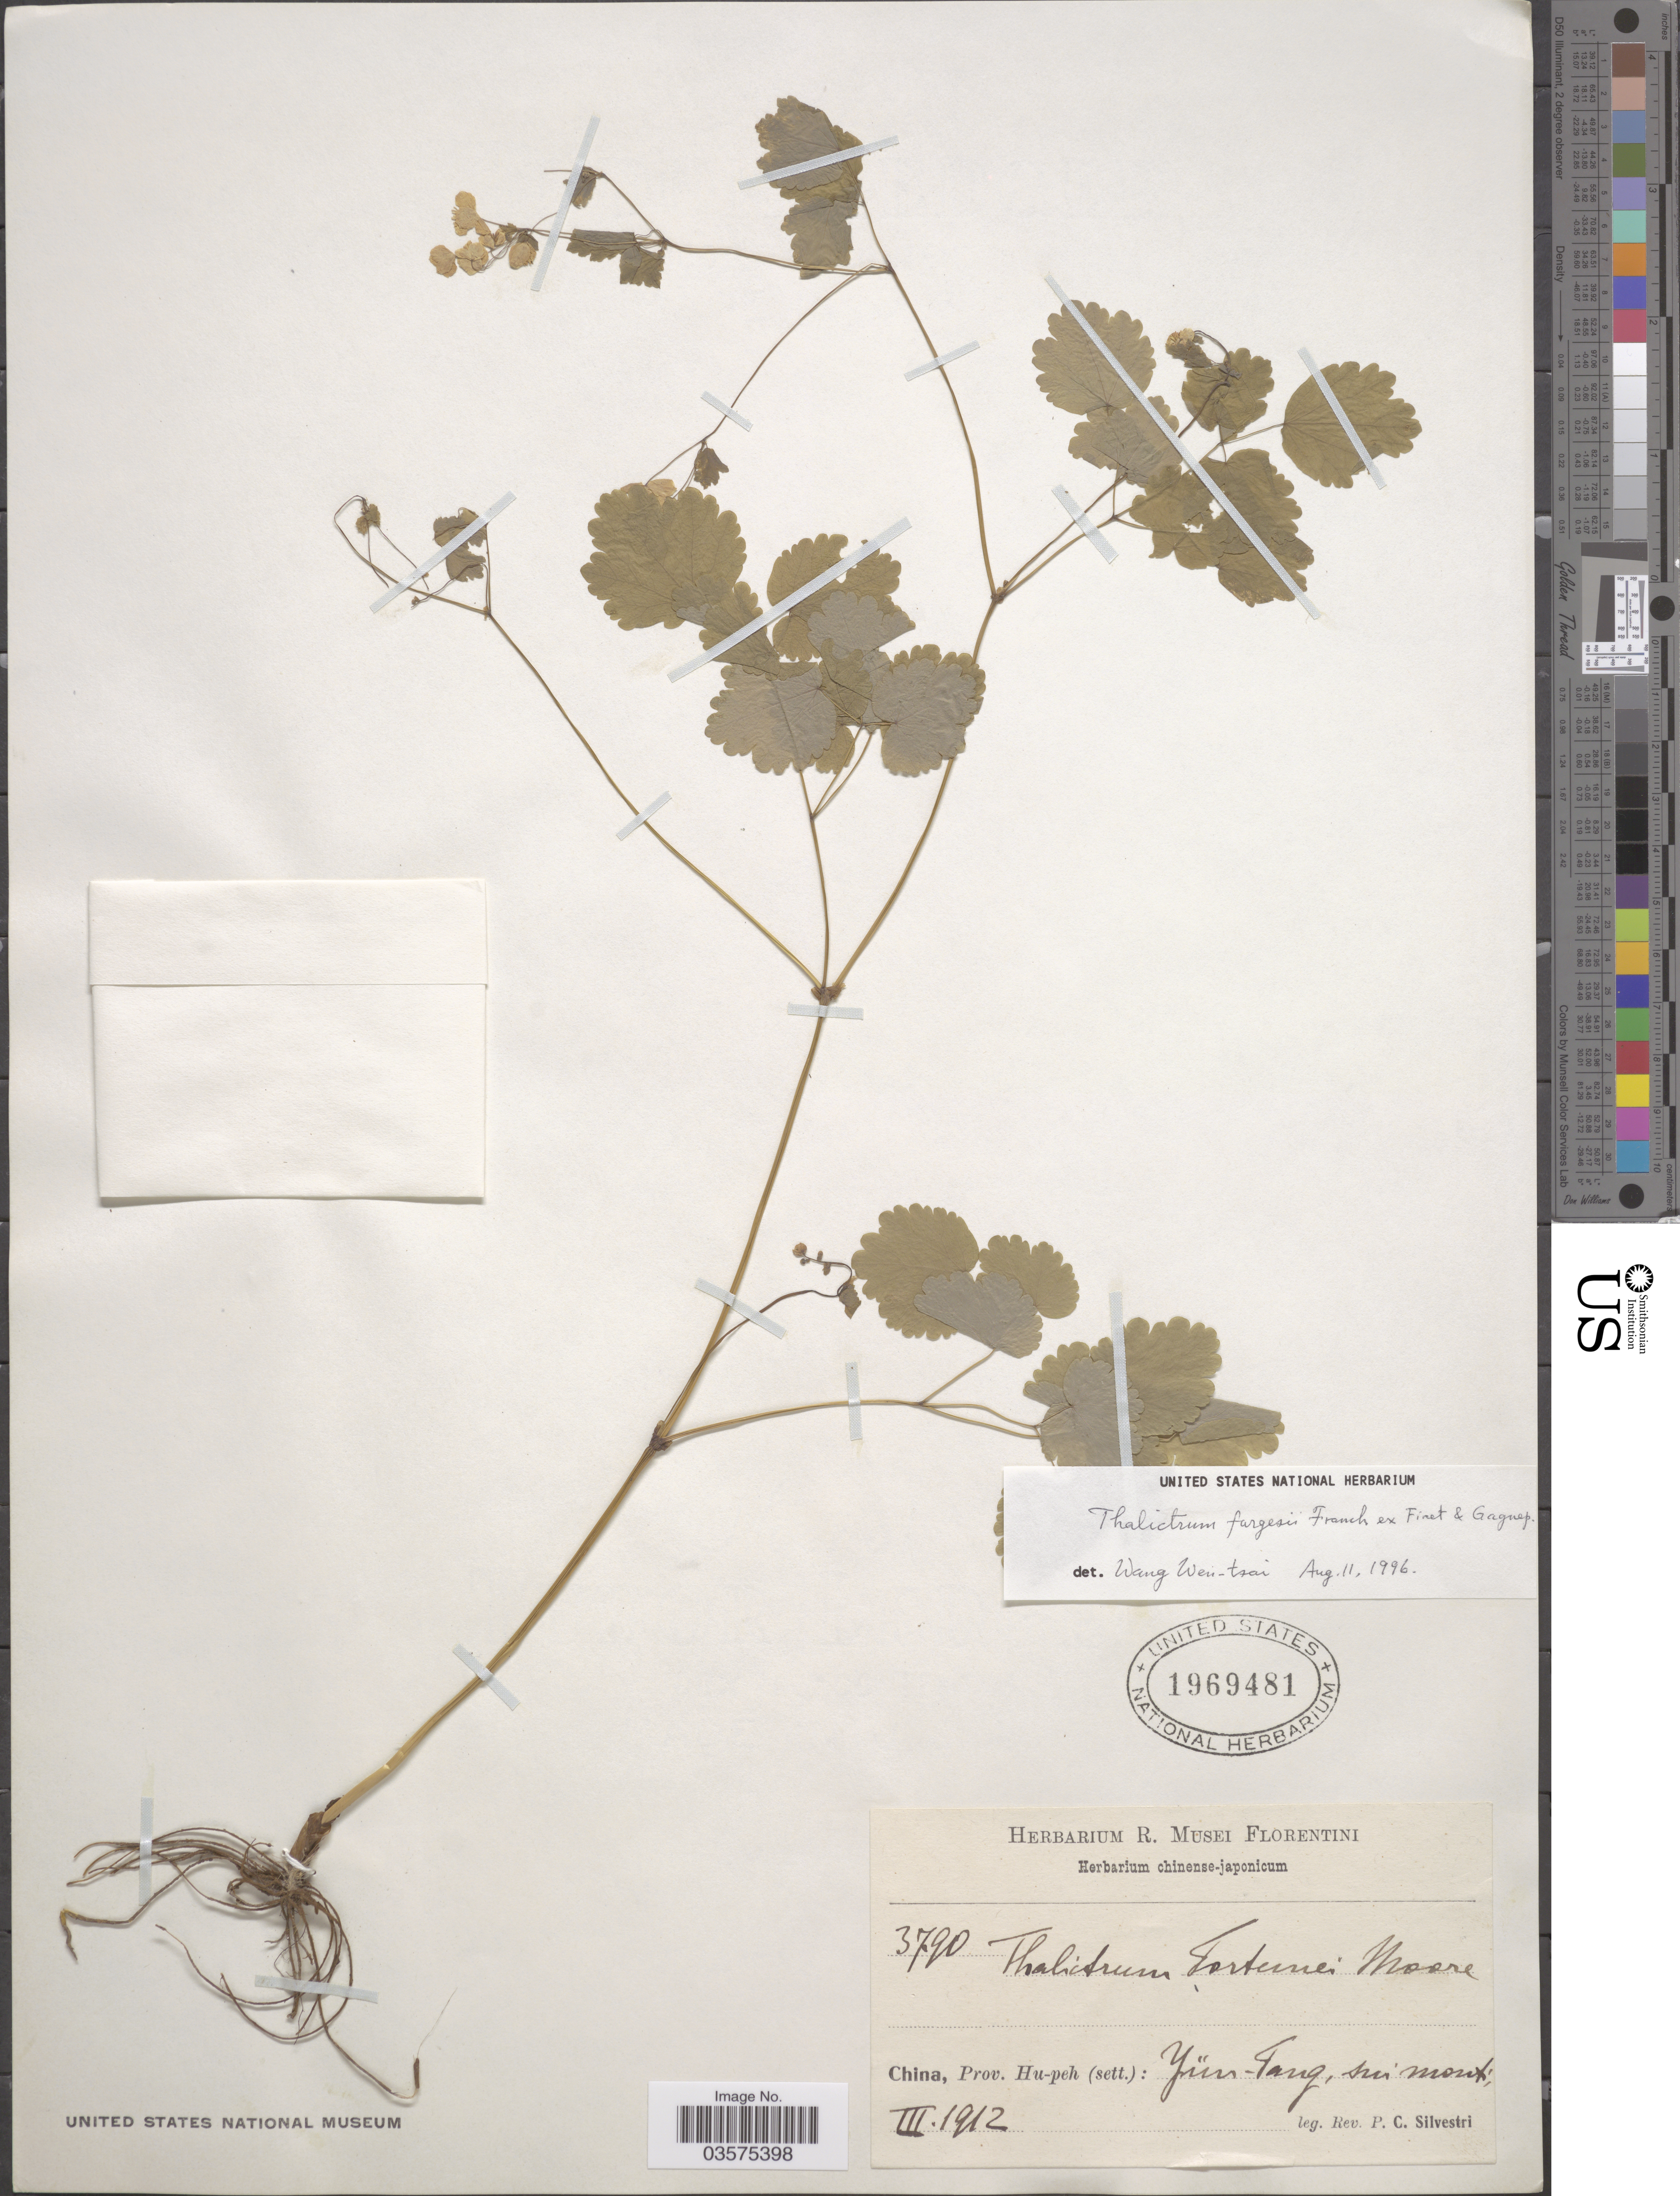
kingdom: Plantae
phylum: Tracheophyta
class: Magnoliopsida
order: Ranunculales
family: Ranunculaceae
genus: Thalictrum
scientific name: Thalictrum fargesii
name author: Franch. ex Finet & Gagnep.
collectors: P. Silvestri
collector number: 3790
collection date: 1912-03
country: China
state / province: Hubei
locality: Prov. Hu-peh (sett.): Yün-Tang, mi [interpreted] mont.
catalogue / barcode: US 1969481